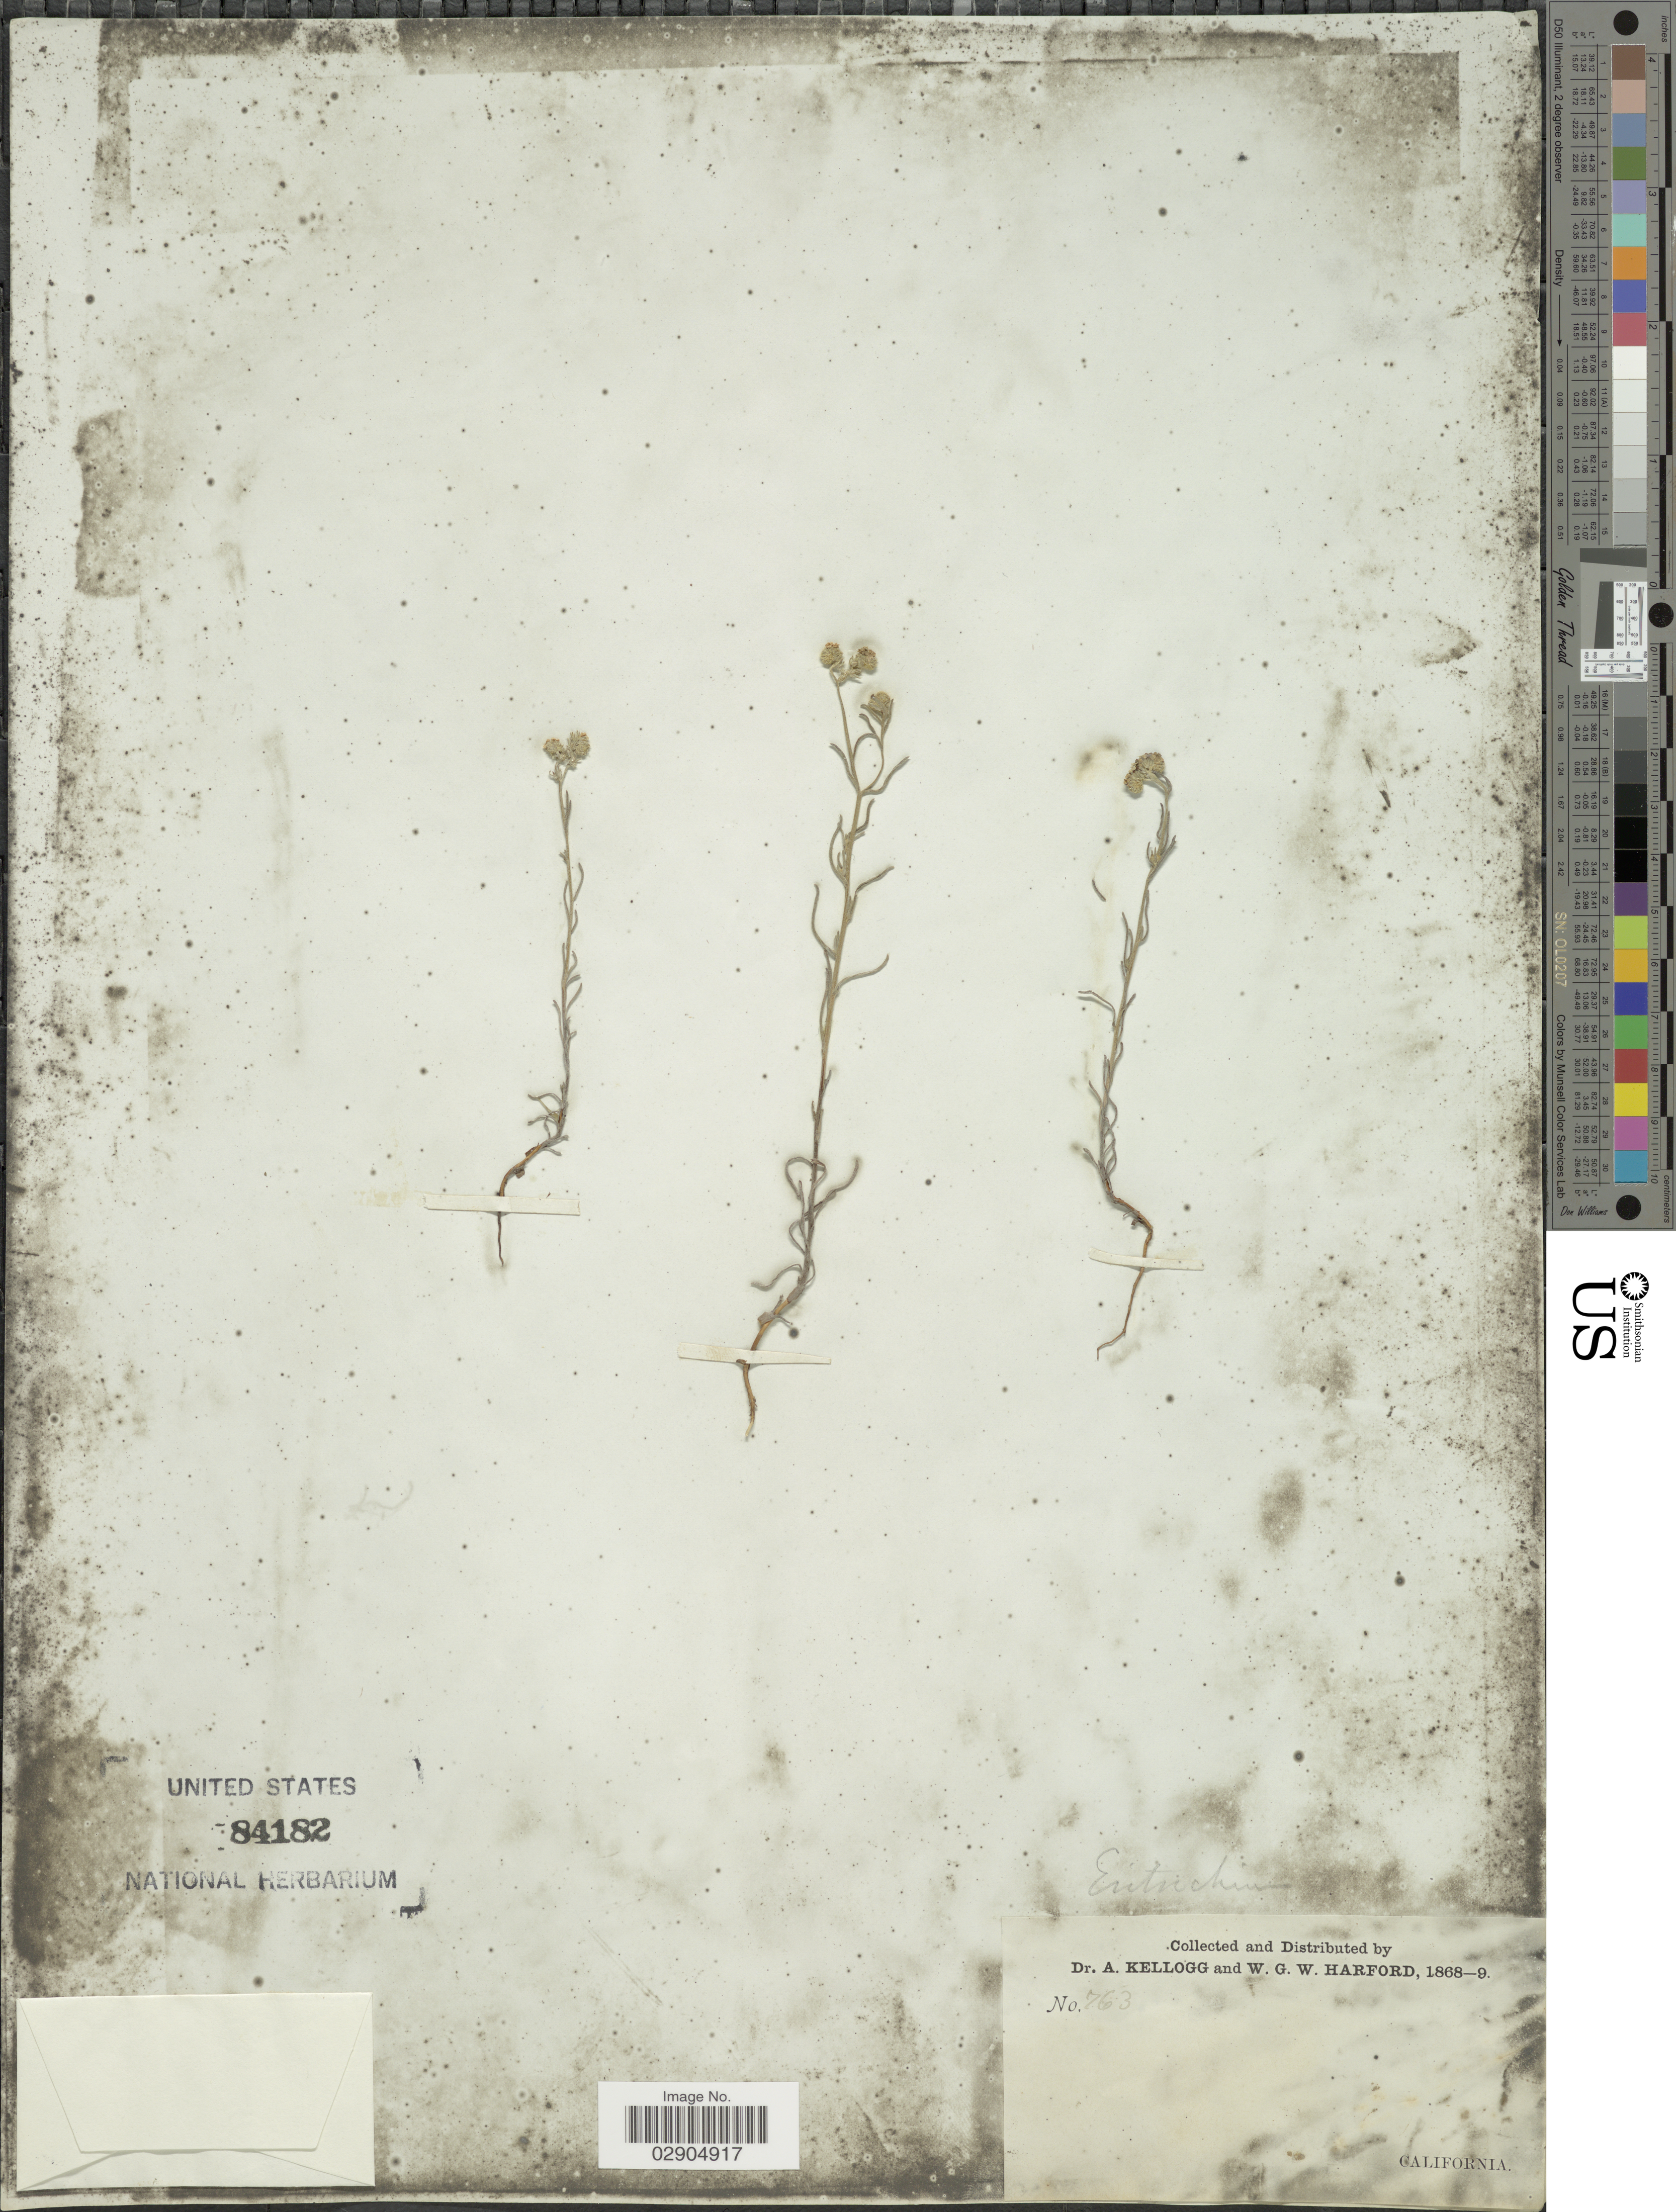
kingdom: Plantae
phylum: Tracheophyta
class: Magnoliopsida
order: Boraginales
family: Boraginaceae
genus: Eritrichium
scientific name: Eritrichium sp.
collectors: A. Kellogg & W. G. W. Harford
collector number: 763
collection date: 1868/1869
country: United States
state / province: California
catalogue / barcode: US 84182